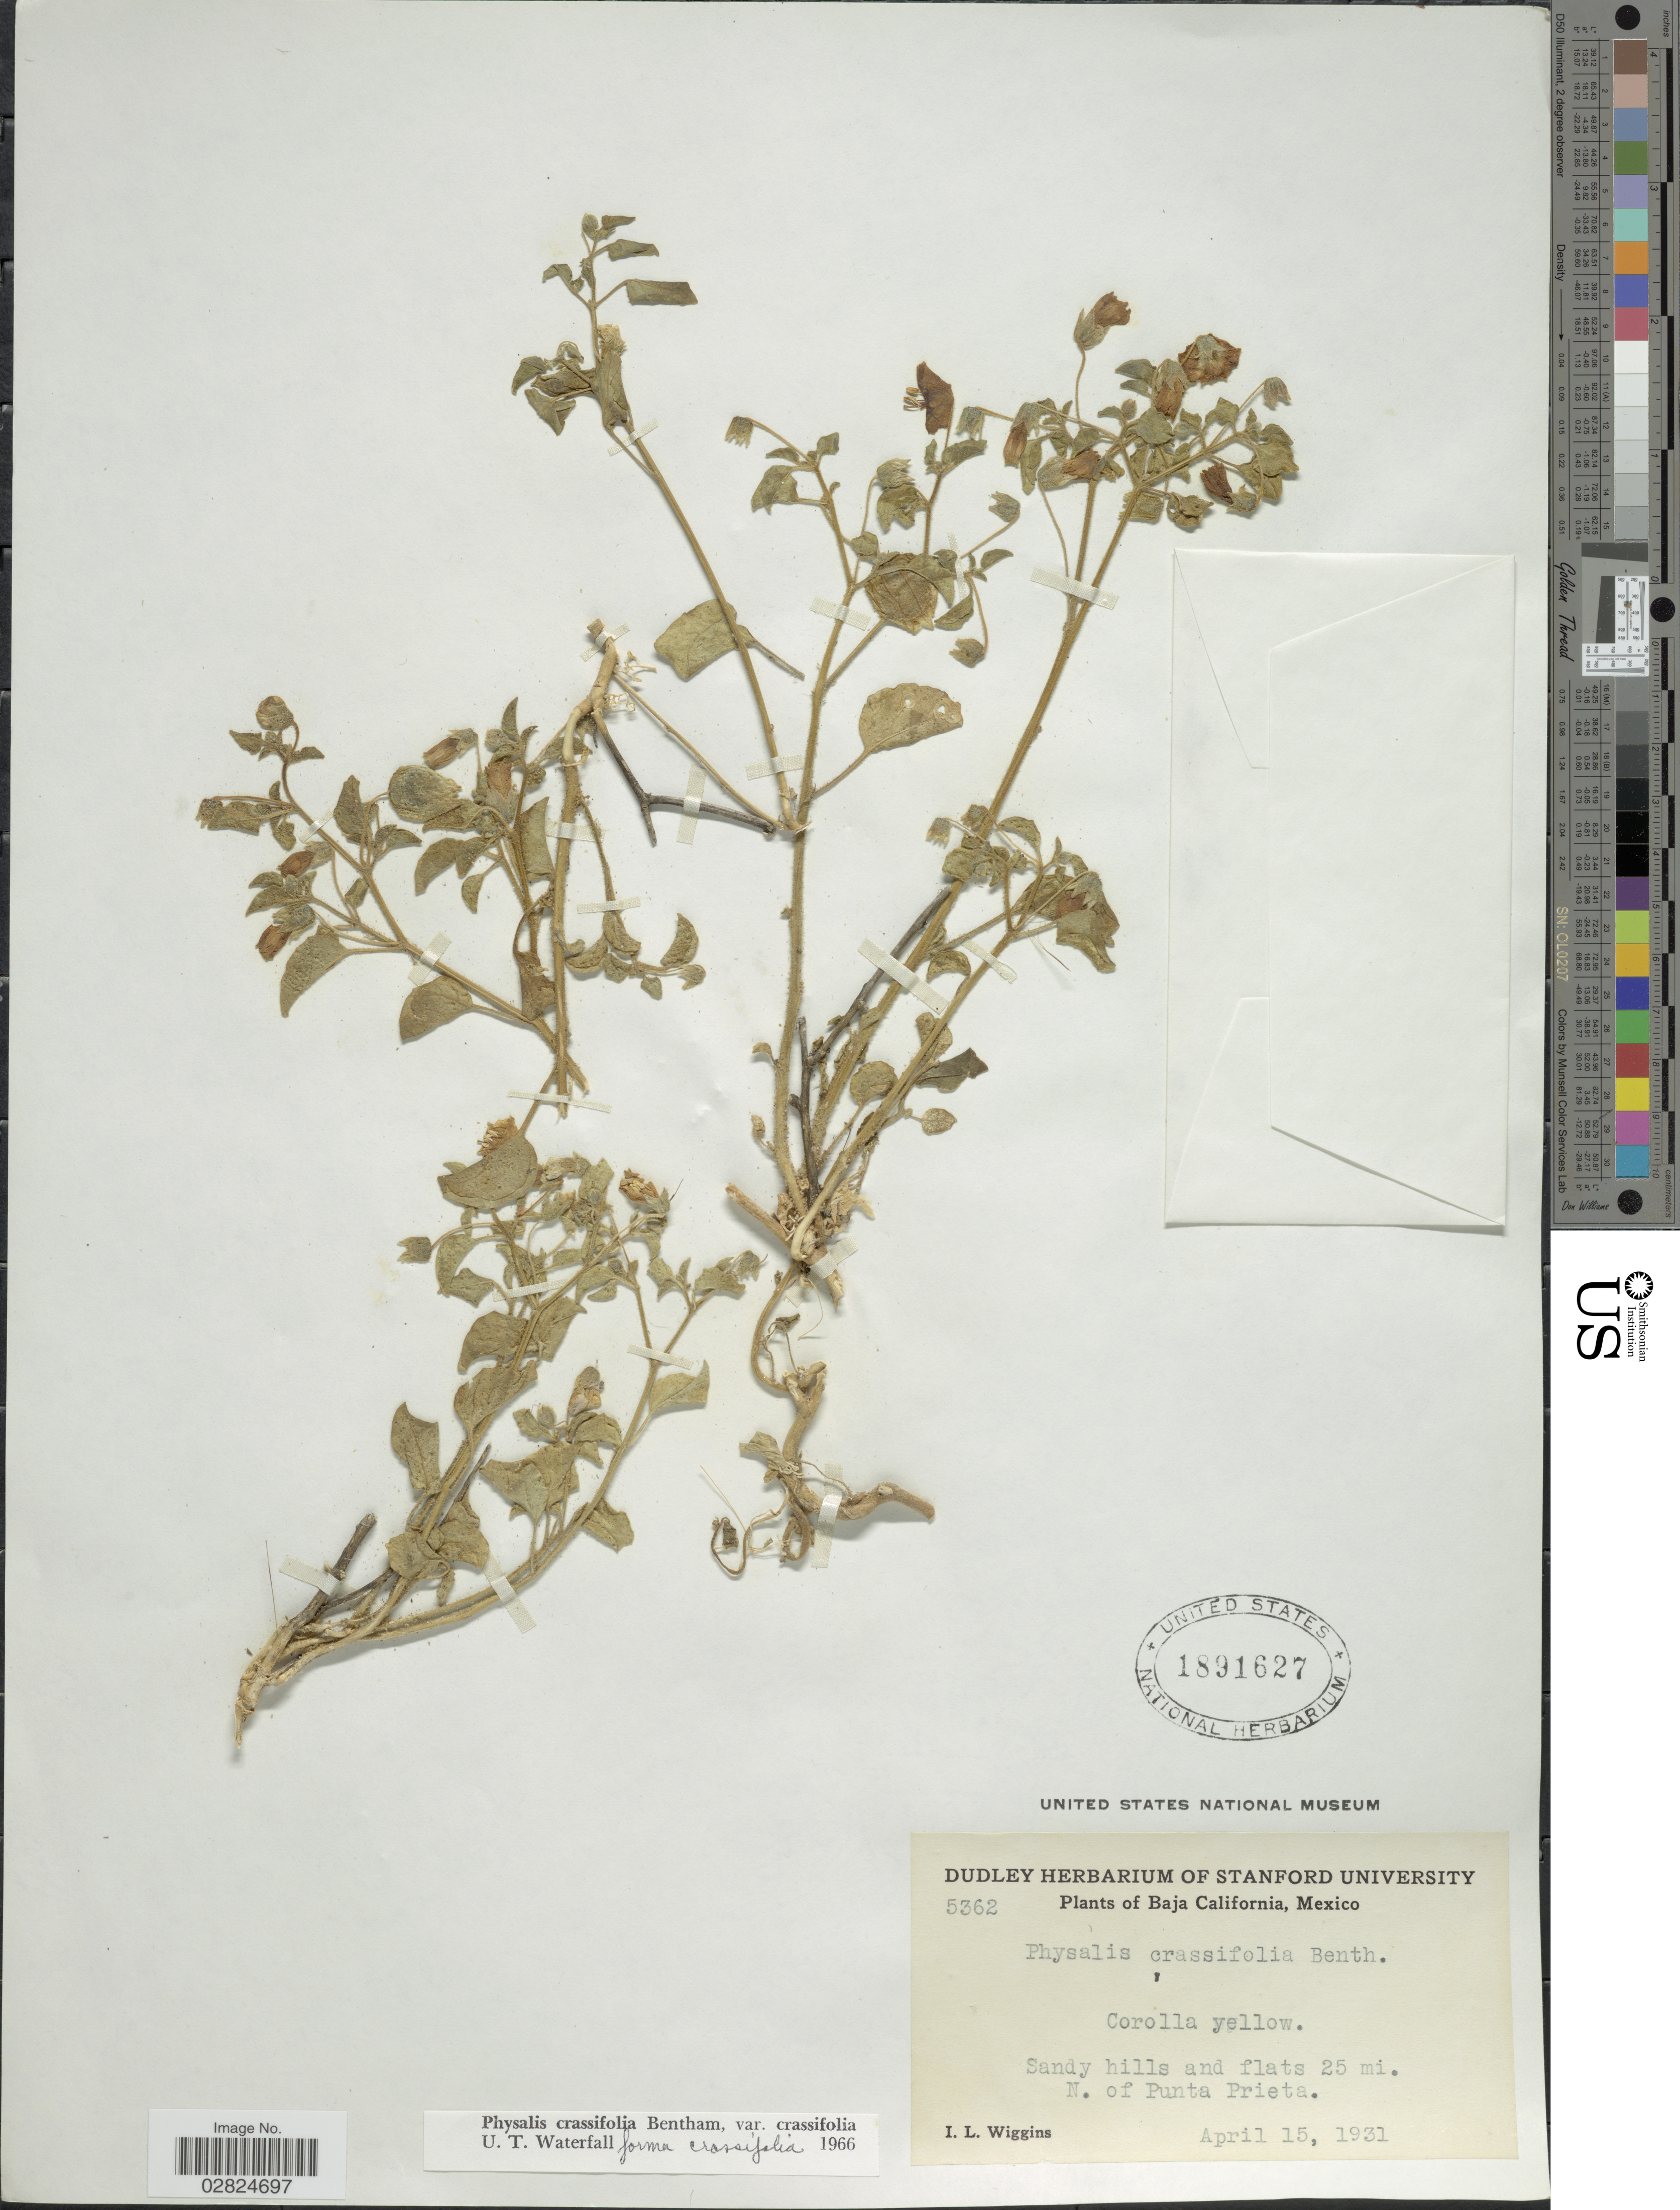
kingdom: Plantae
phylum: Tracheophyta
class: Magnoliopsida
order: Solanales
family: Solanaceae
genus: Physalis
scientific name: Physalis crassifolia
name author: Benth.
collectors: I. L. Wiggins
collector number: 5362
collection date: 1931-04-15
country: Mexico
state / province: Baja California Norte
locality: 25 mi. N. of Punta Prieta.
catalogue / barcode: US 1891627